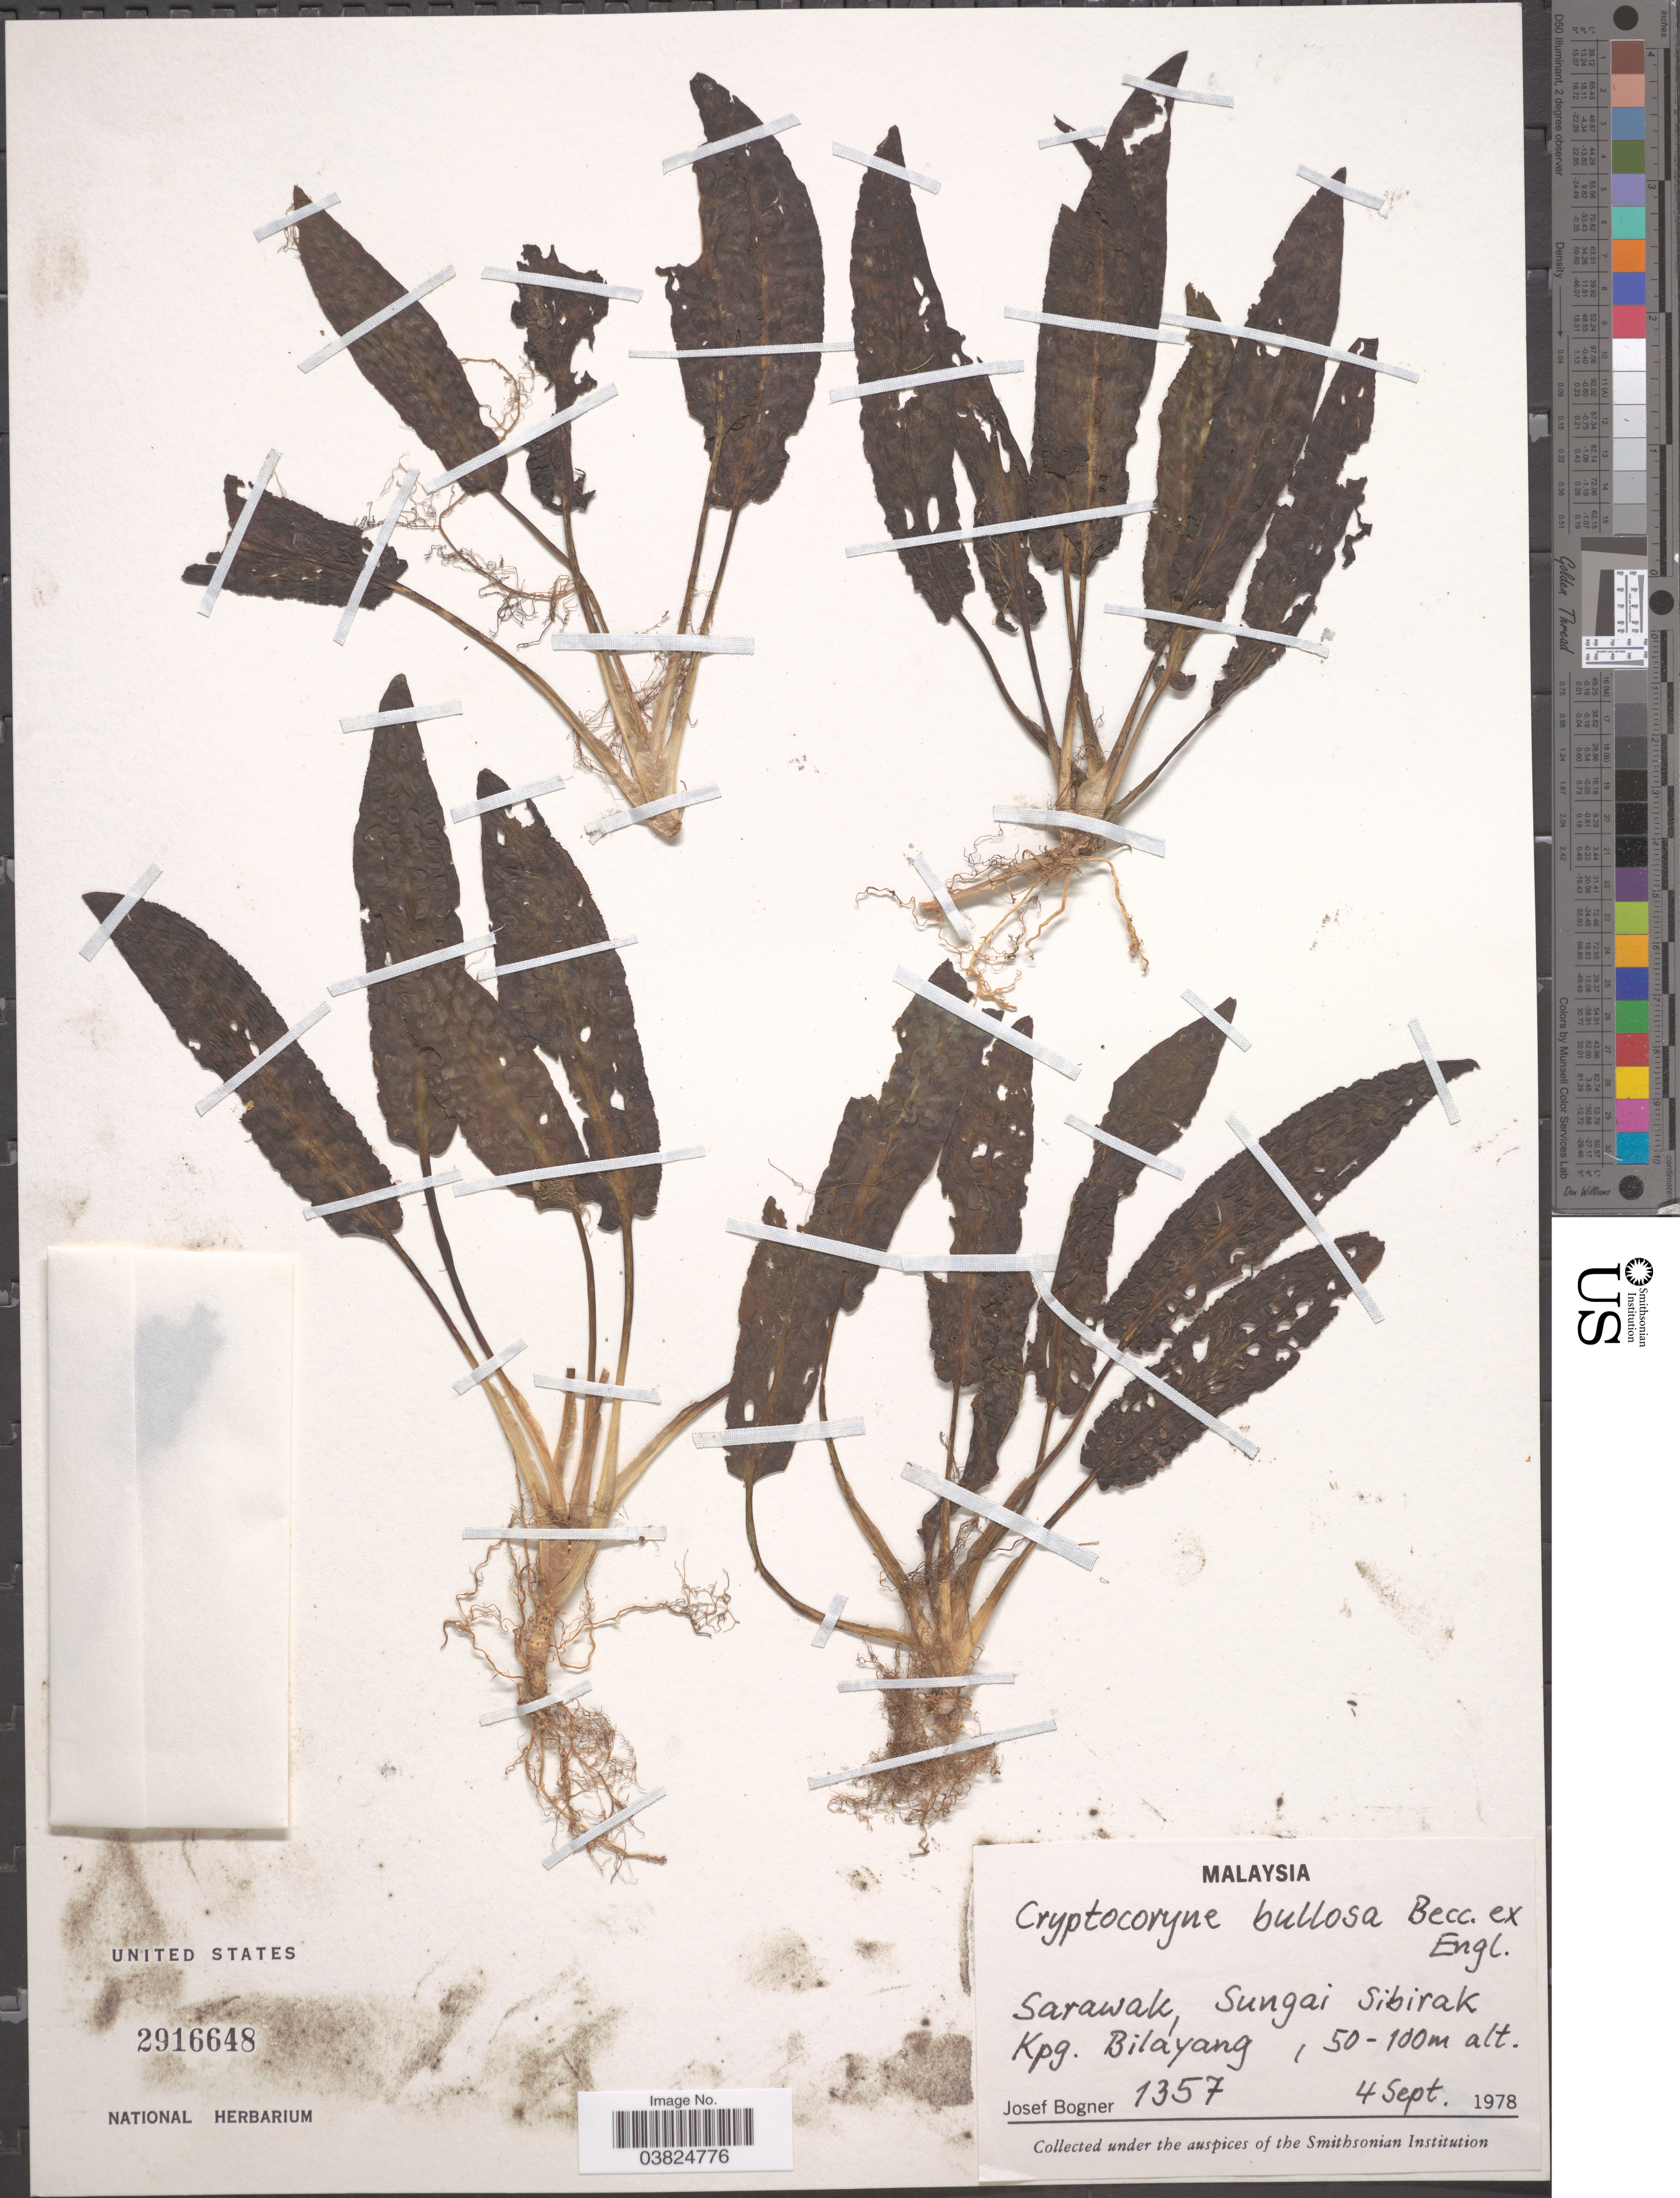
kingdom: Plantae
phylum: Tracheophyta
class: Liliopsida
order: Alismatales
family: Araceae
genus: Cryptocoryne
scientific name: Cryptocoryne bullosa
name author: Becc.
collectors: J. Bogner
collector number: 1357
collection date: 1978-09-04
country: Malaysia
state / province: Sarawak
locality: Sungai Sibirak Kpg. Bilayang.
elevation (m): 50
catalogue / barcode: US 2916648